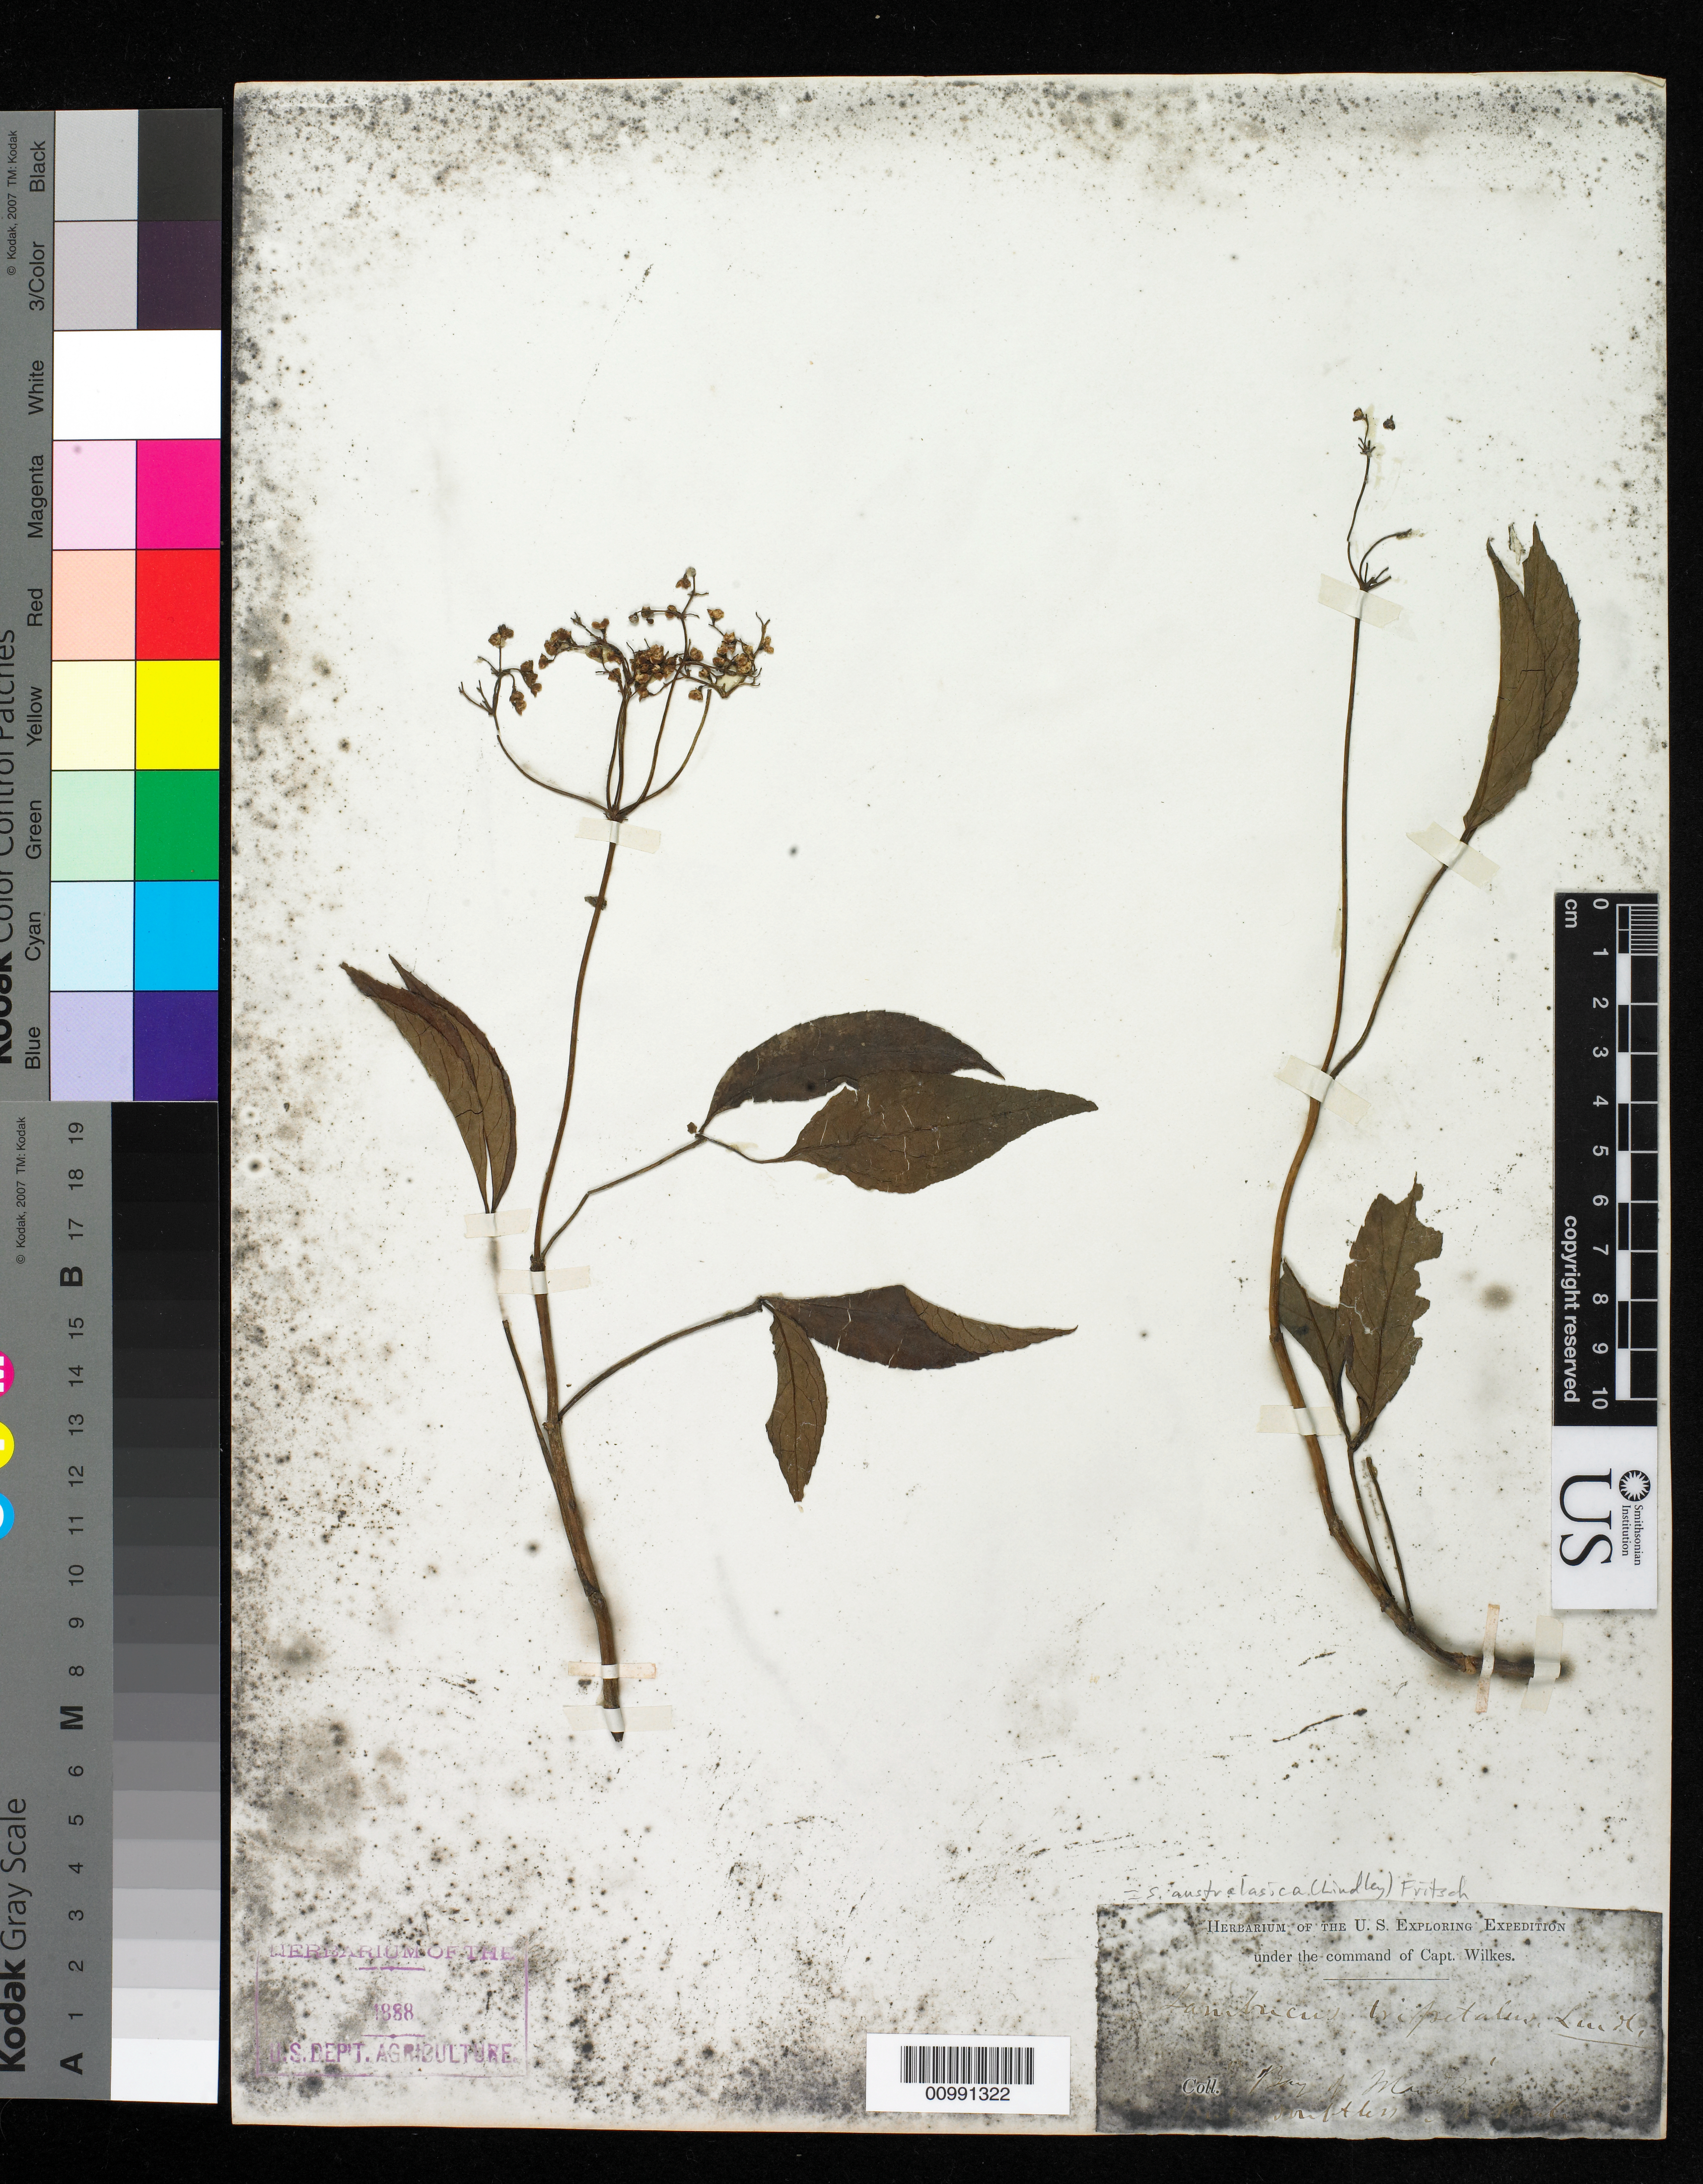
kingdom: Plantae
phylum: Tracheophyta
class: Magnoliopsida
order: Dipsacales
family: Viburnaceae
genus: Sambucus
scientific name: Sambucus australasica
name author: (Lindl.) Fritsch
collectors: Wilkes Explor. Exped.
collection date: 1838/1842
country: Australia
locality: Bay of Islands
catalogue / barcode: US 98568